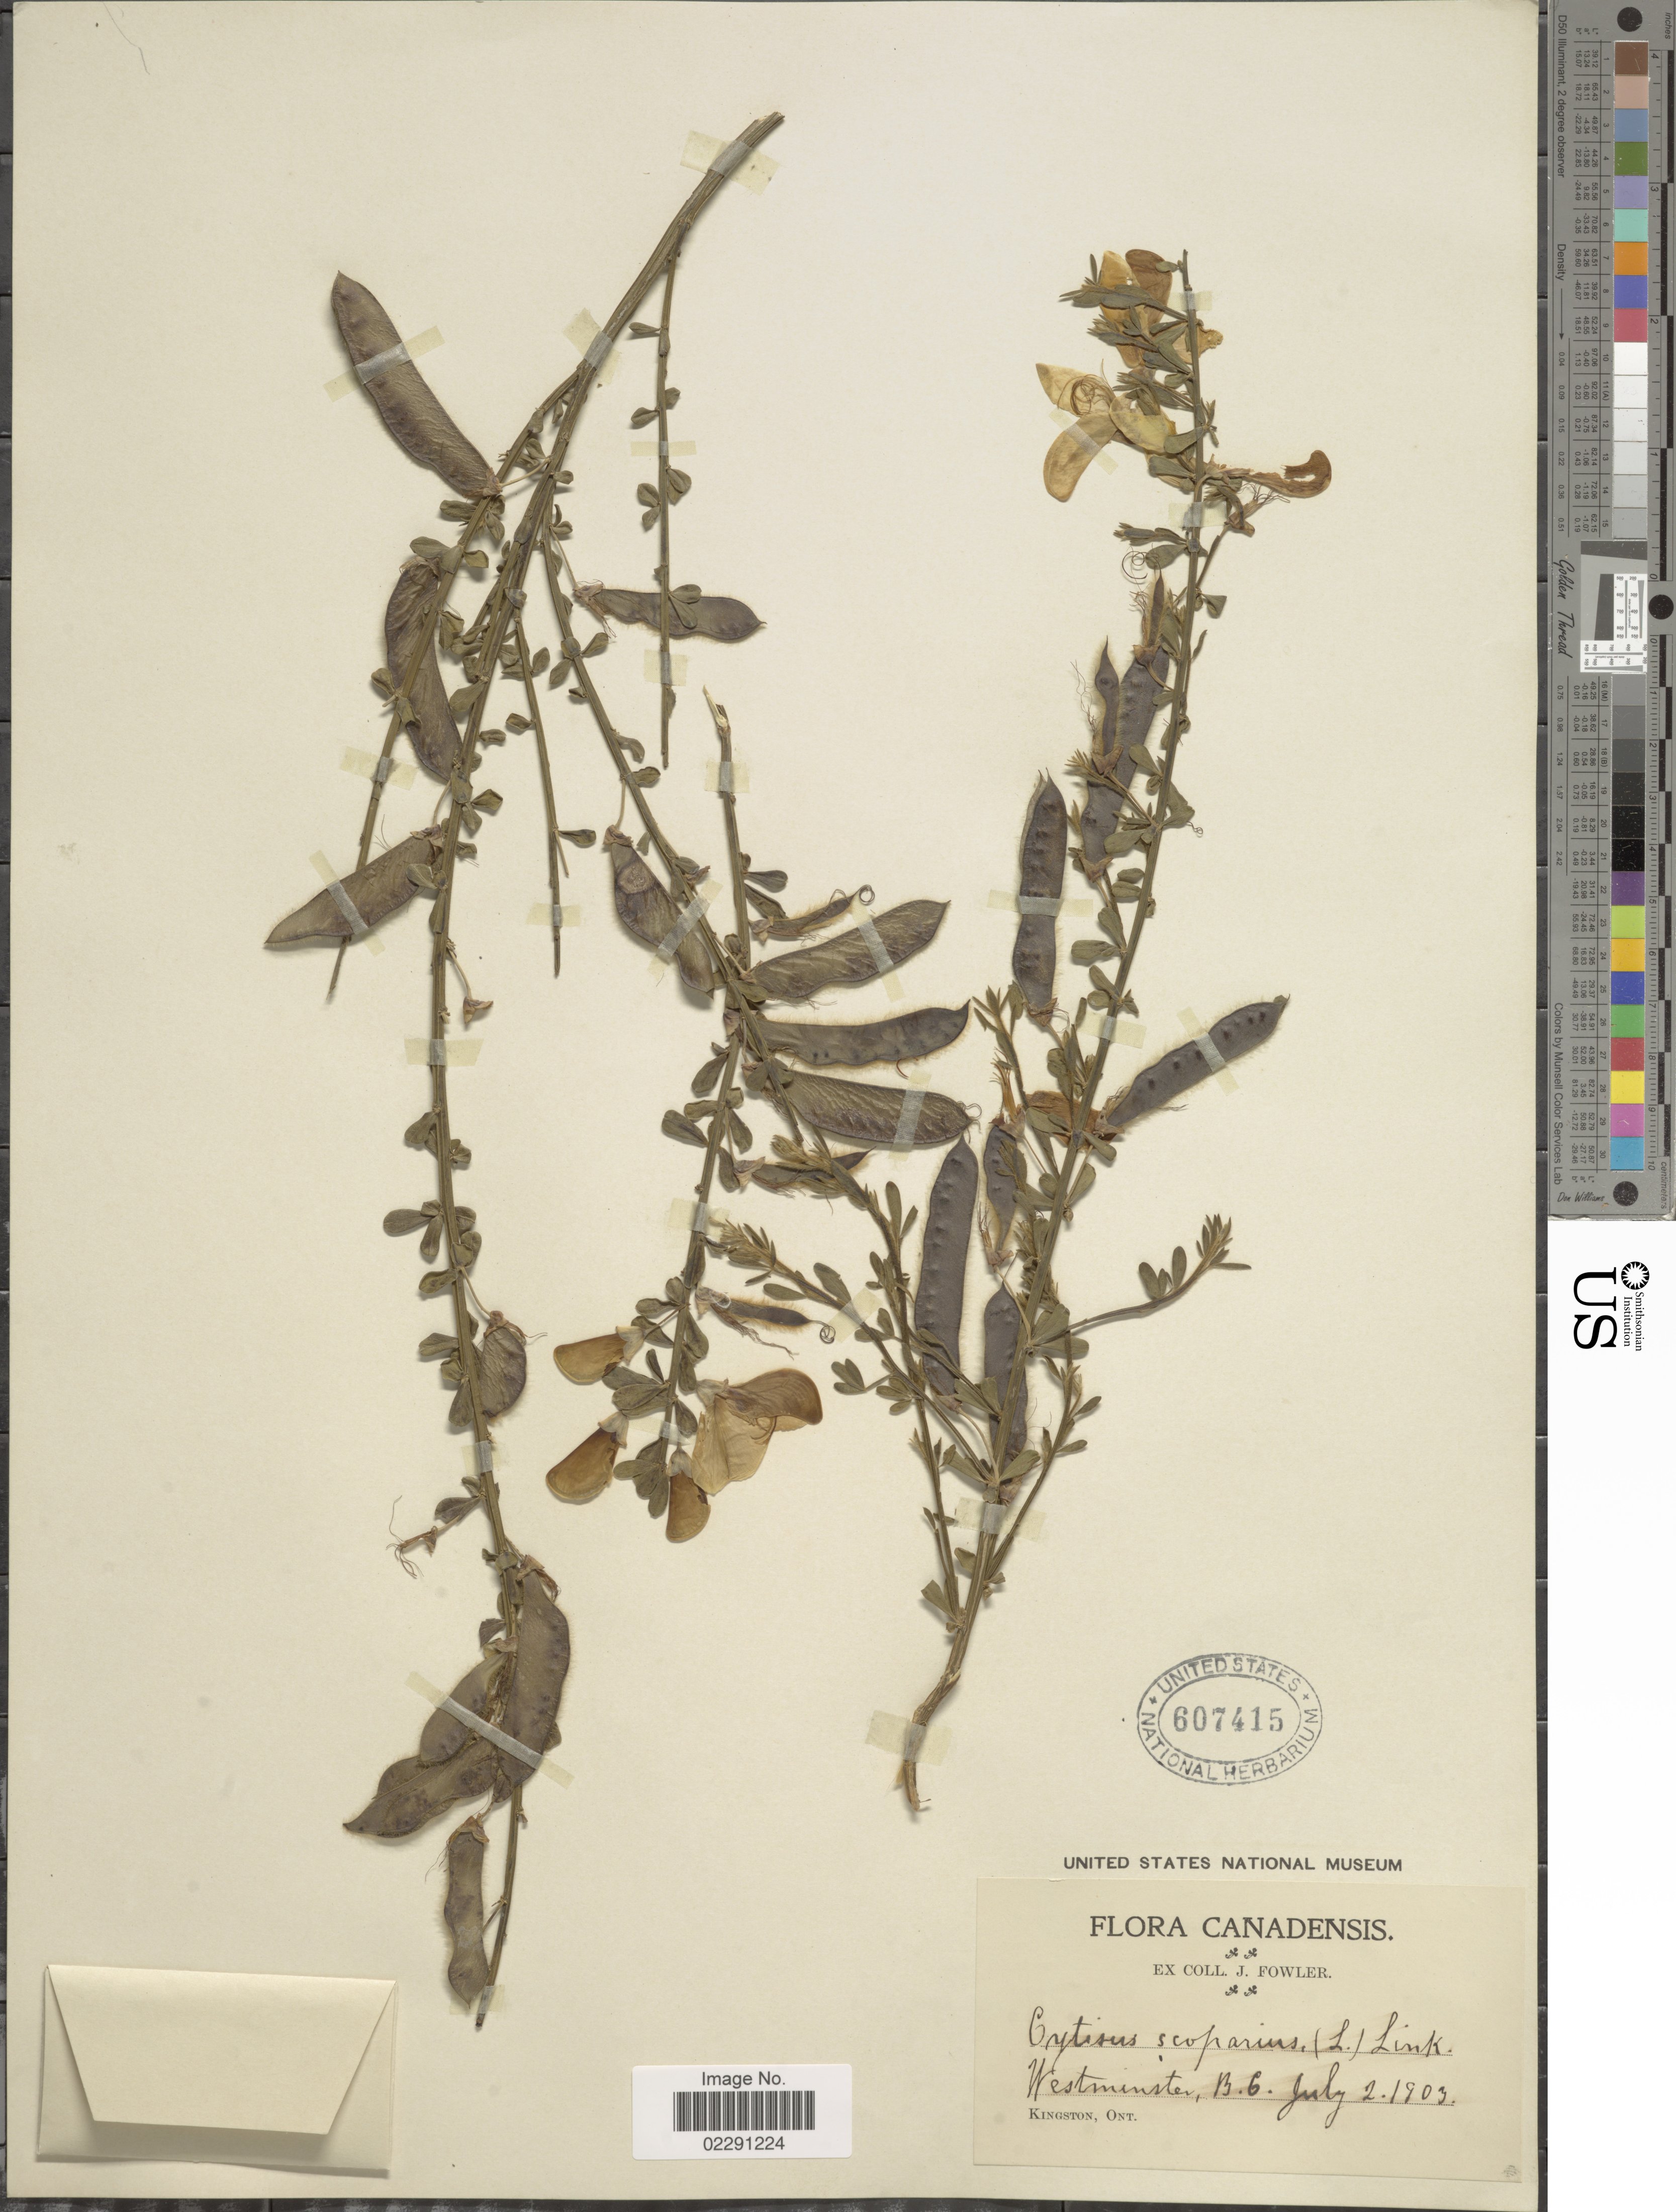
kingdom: Plantae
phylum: Tracheophyta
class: Magnoliopsida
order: Fabales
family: Fabaceae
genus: Cytisus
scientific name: Cytisus scoparius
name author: (L.) Link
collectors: J. P. Fowler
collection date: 1903-07-02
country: Canada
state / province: Ontario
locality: Westminster, Kingston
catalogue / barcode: US 607415